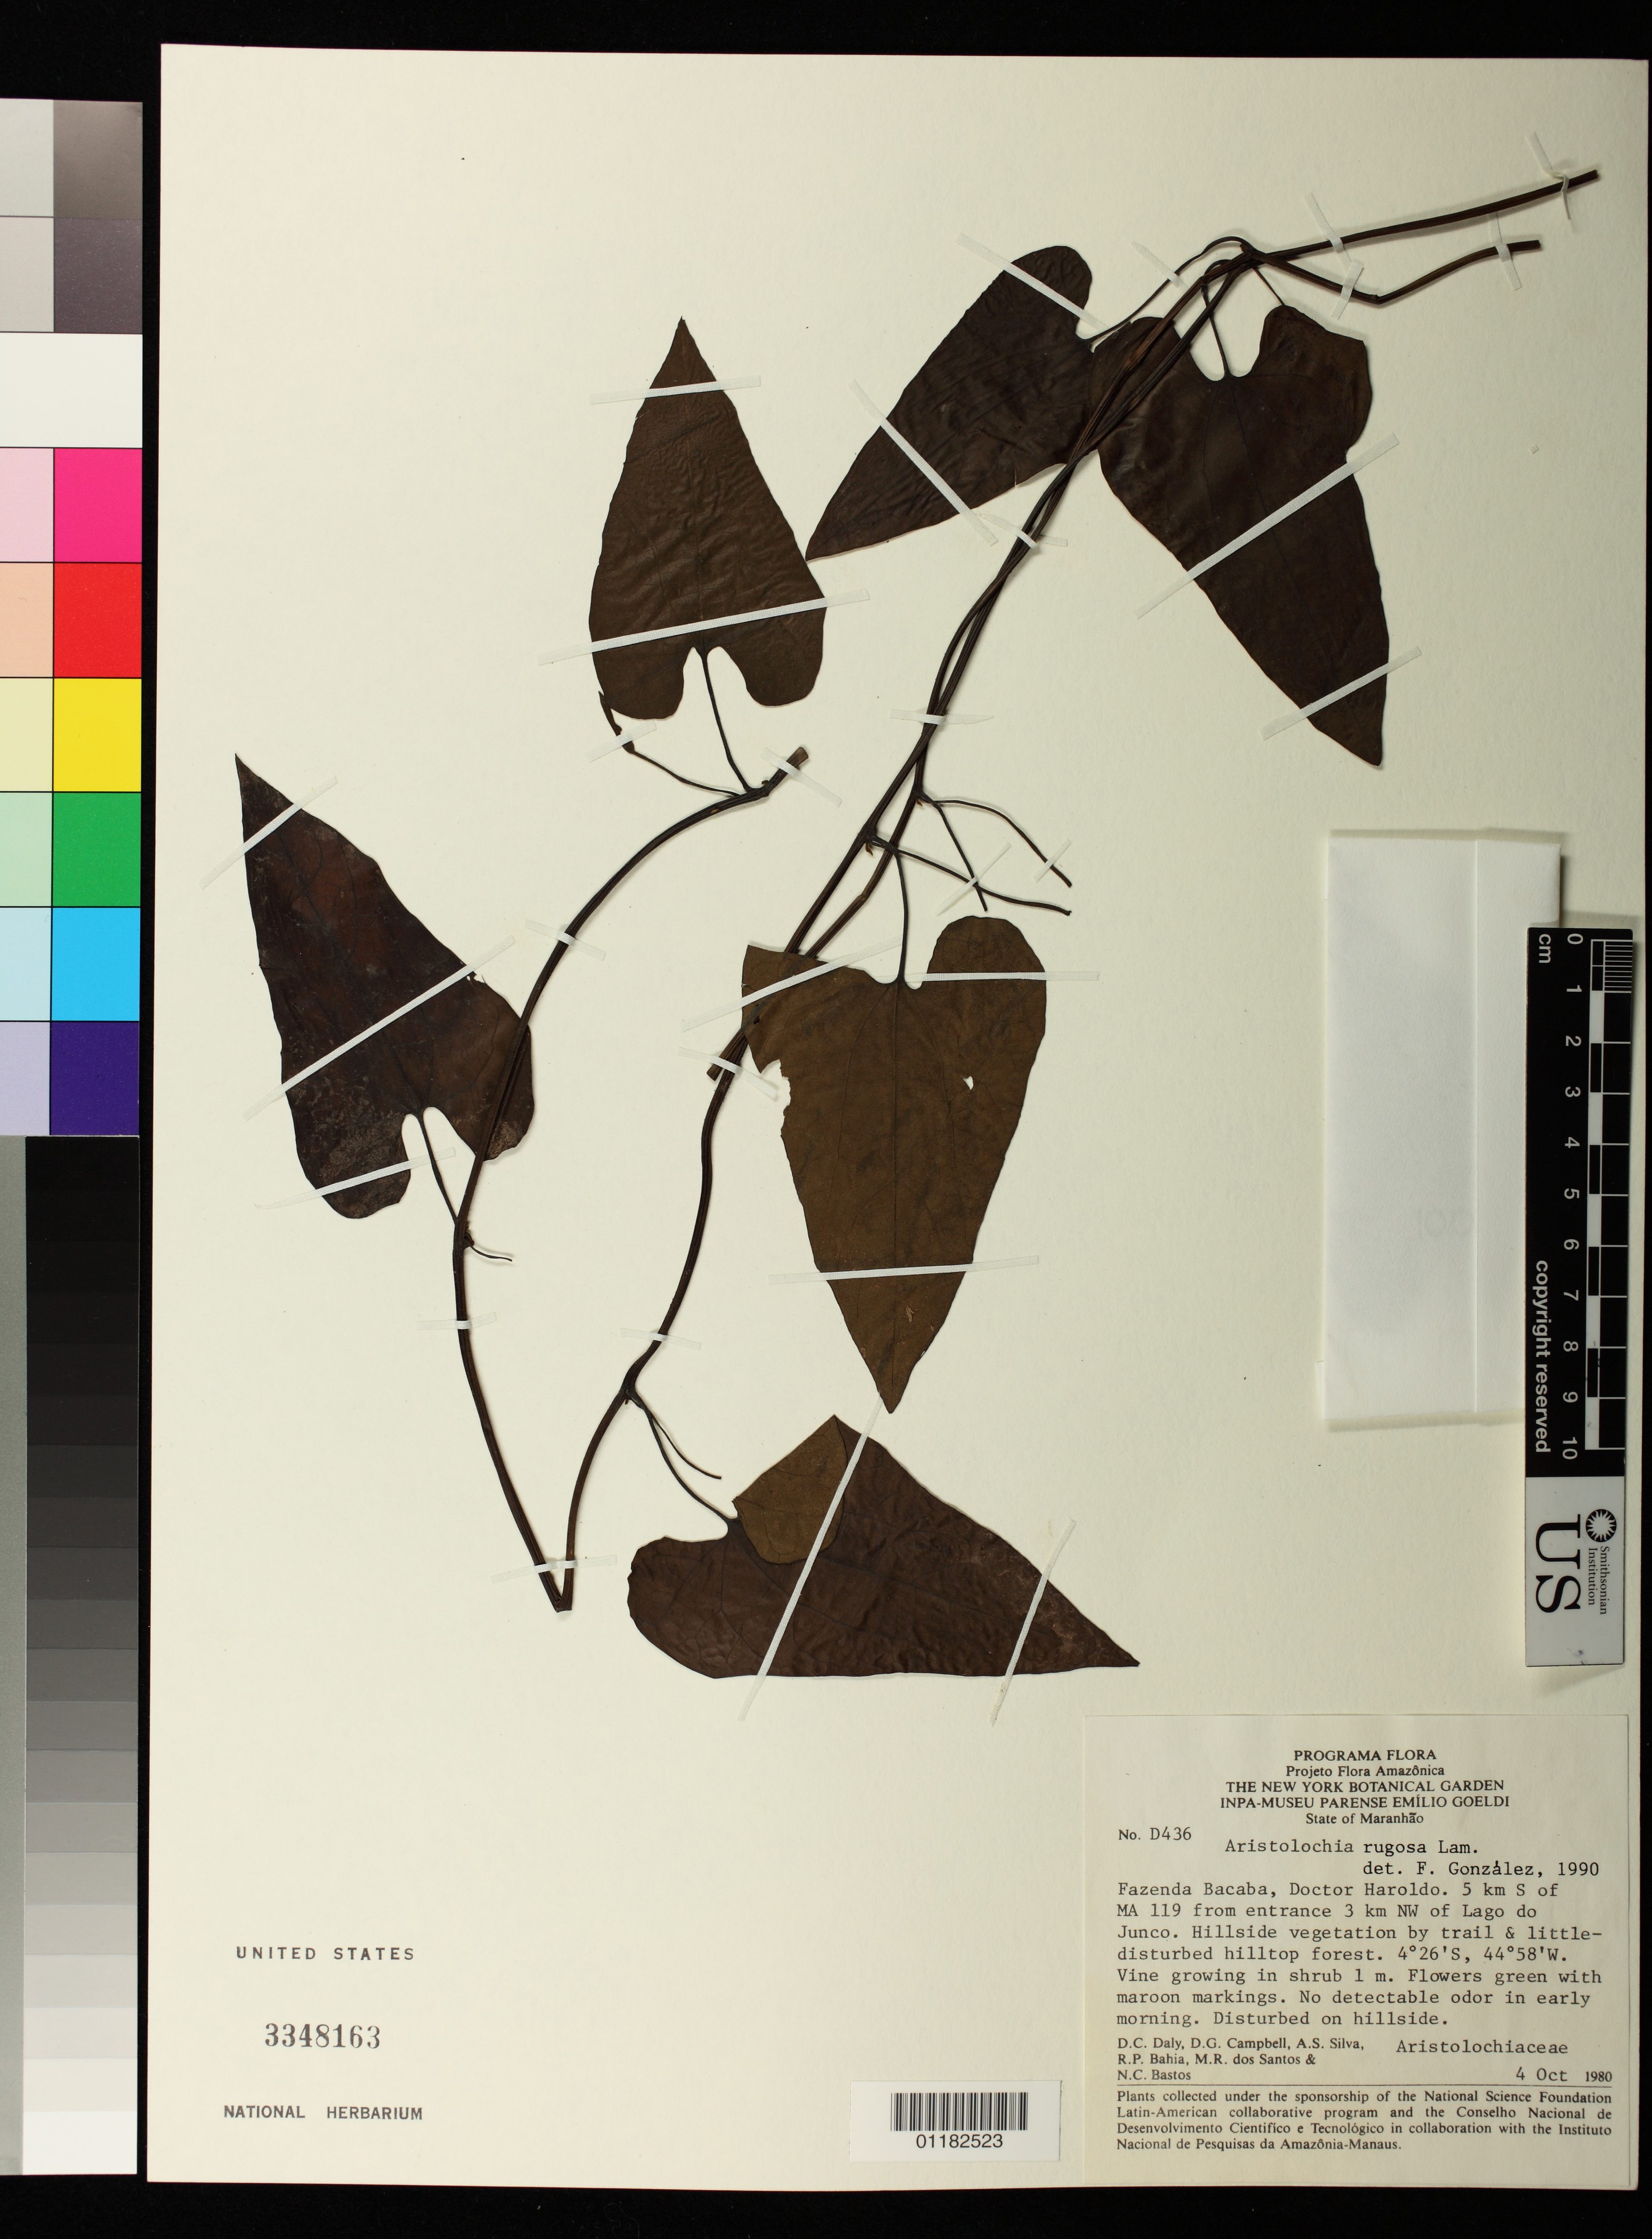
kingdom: Plantae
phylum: Tracheophyta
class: Magnoliopsida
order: Piperales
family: Aristolochiaceae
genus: Aristolochia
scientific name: Aristolochia rugosa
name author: Lam.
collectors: D. C. Daly, D. G. Campbell, A. S. Silva & R. P. Bahia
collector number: D436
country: Brazil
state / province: Maranhão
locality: Fazenda Bacaba, Doctor Haroldo. 5 km S of MA 119 from entrance 3 km NW of Lago do Junco.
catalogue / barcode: US 3348163